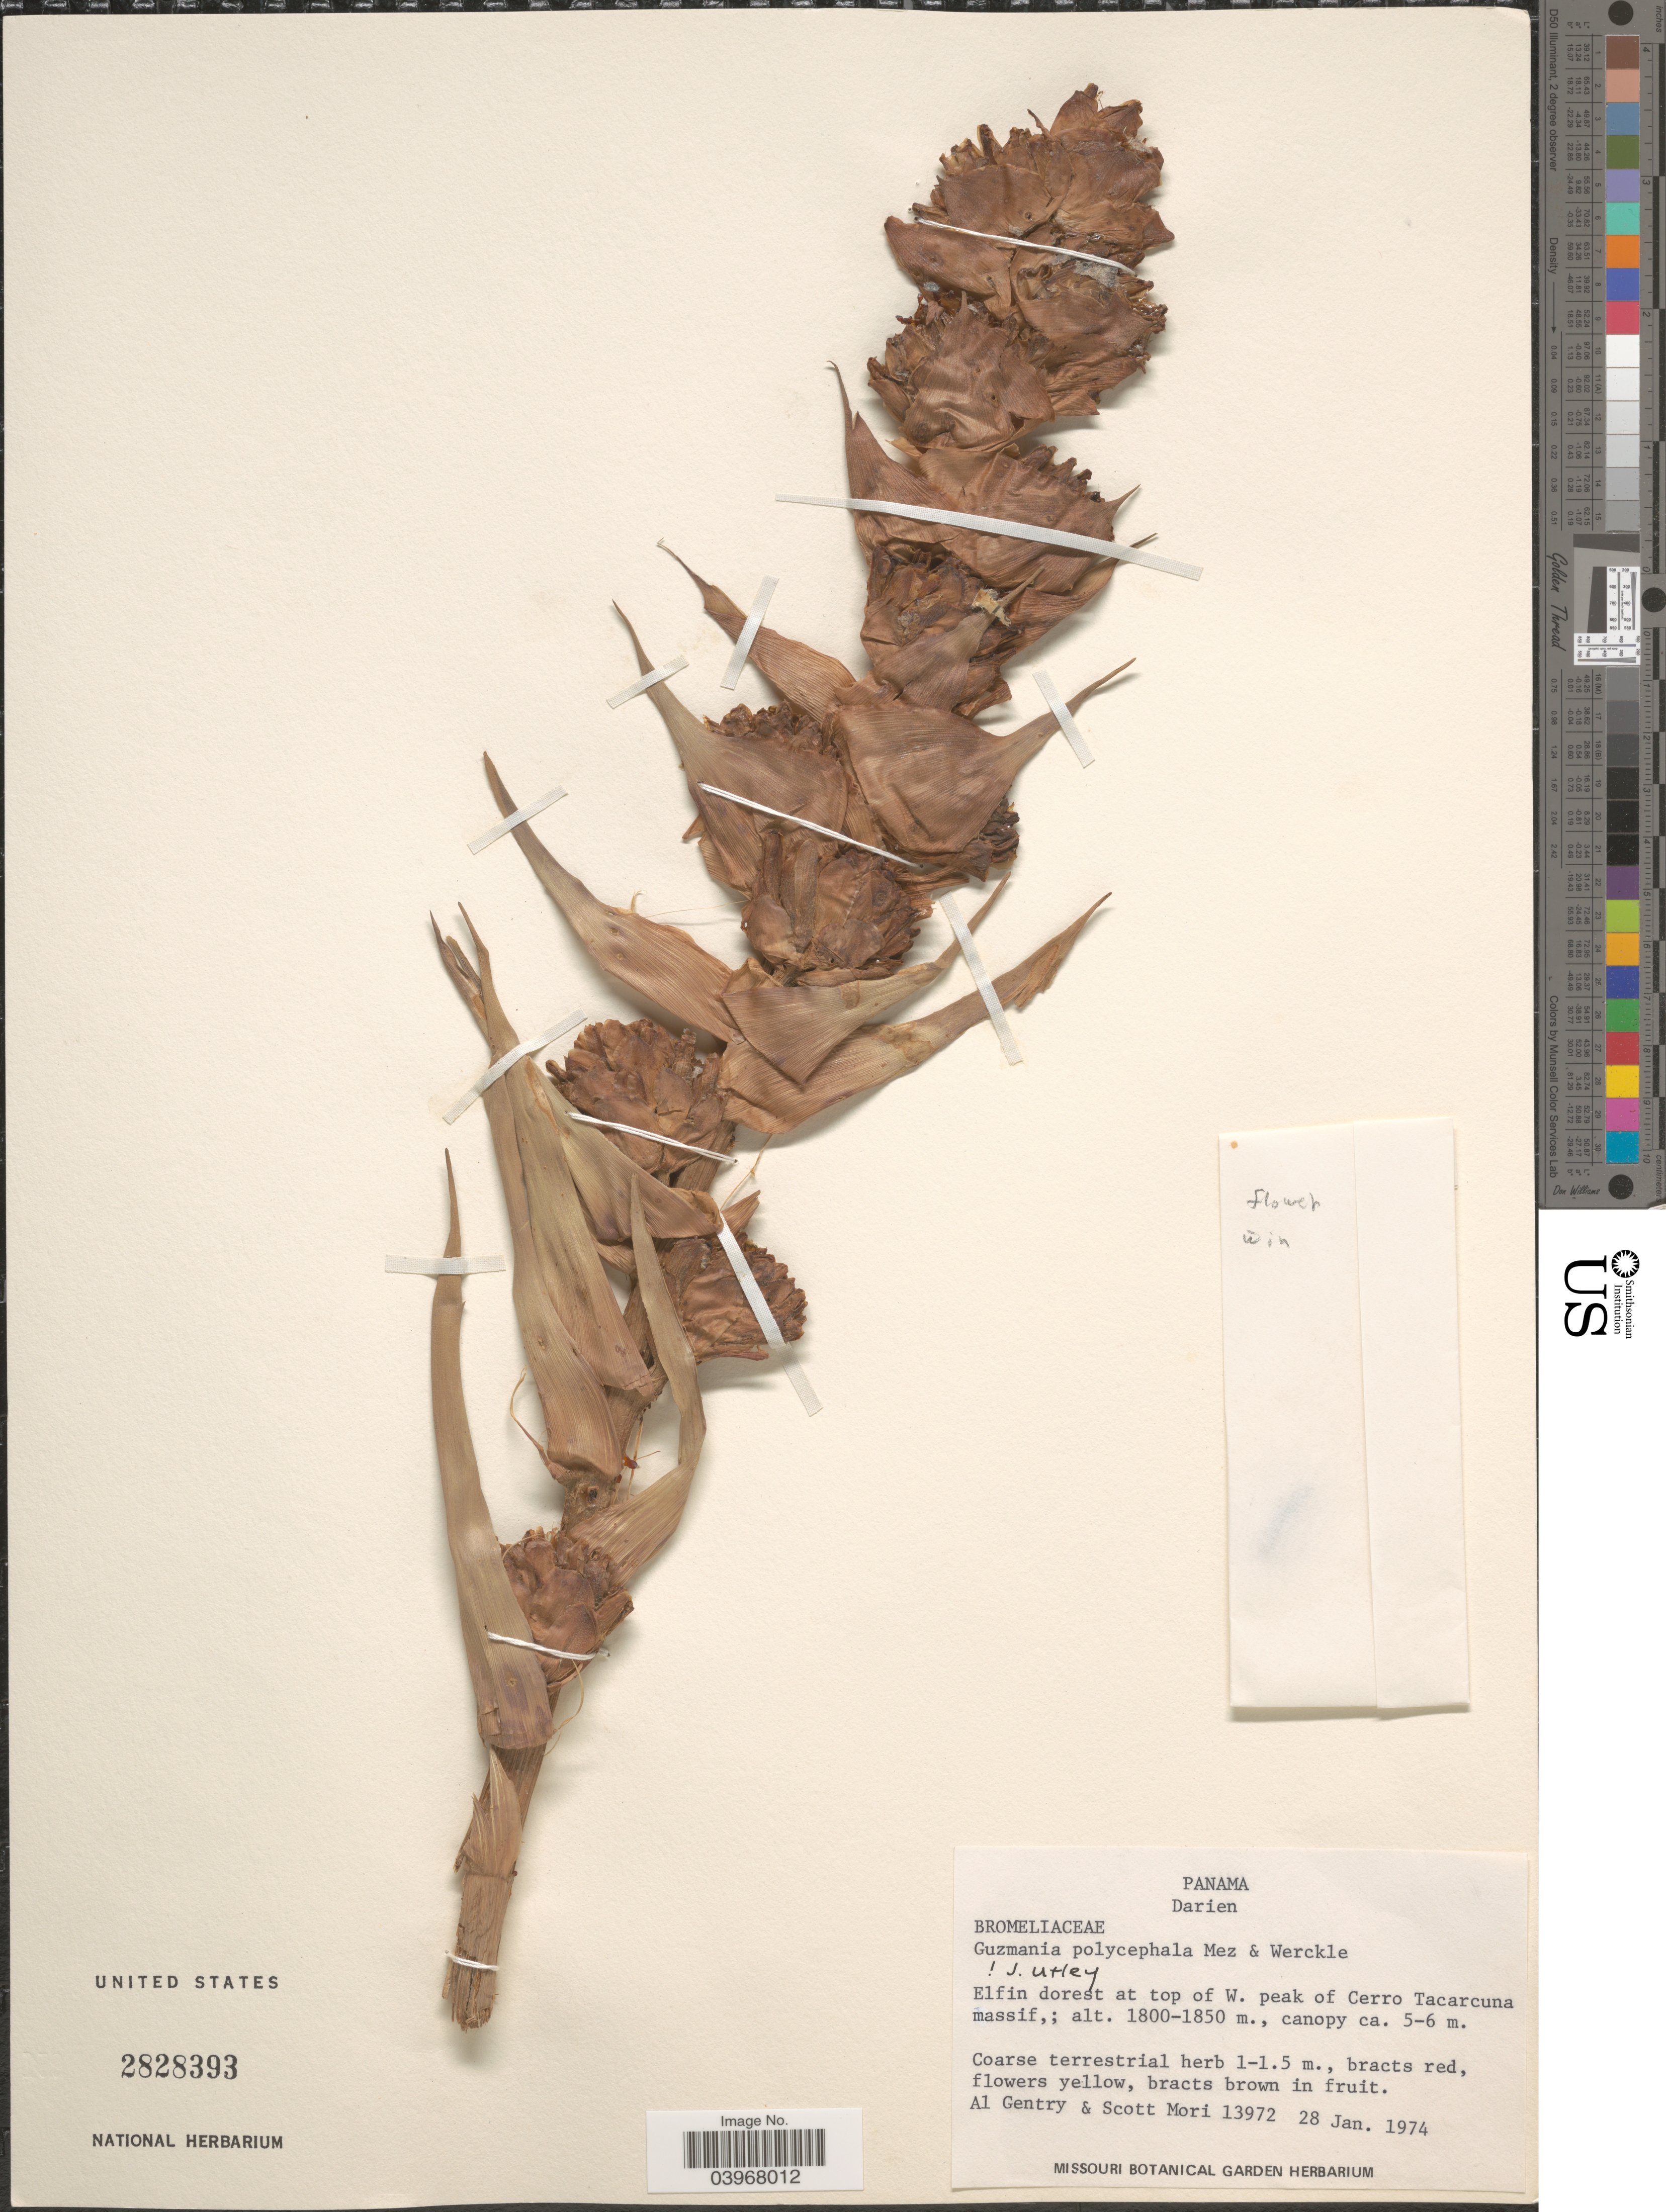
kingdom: Plantae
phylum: Tracheophyta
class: Liliopsida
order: Poales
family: Bromeliaceae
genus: Guzmania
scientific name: Guzmania polycephala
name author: Mez & Wercklé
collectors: A. H. Gentry & S. Mori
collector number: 13972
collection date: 1974-01-28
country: Panama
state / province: Darien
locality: Elfin dorest at top of W. peak of Cerro Tacarcuna massif, canopy ca. 5-6 m.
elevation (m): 1800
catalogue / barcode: US 2828393